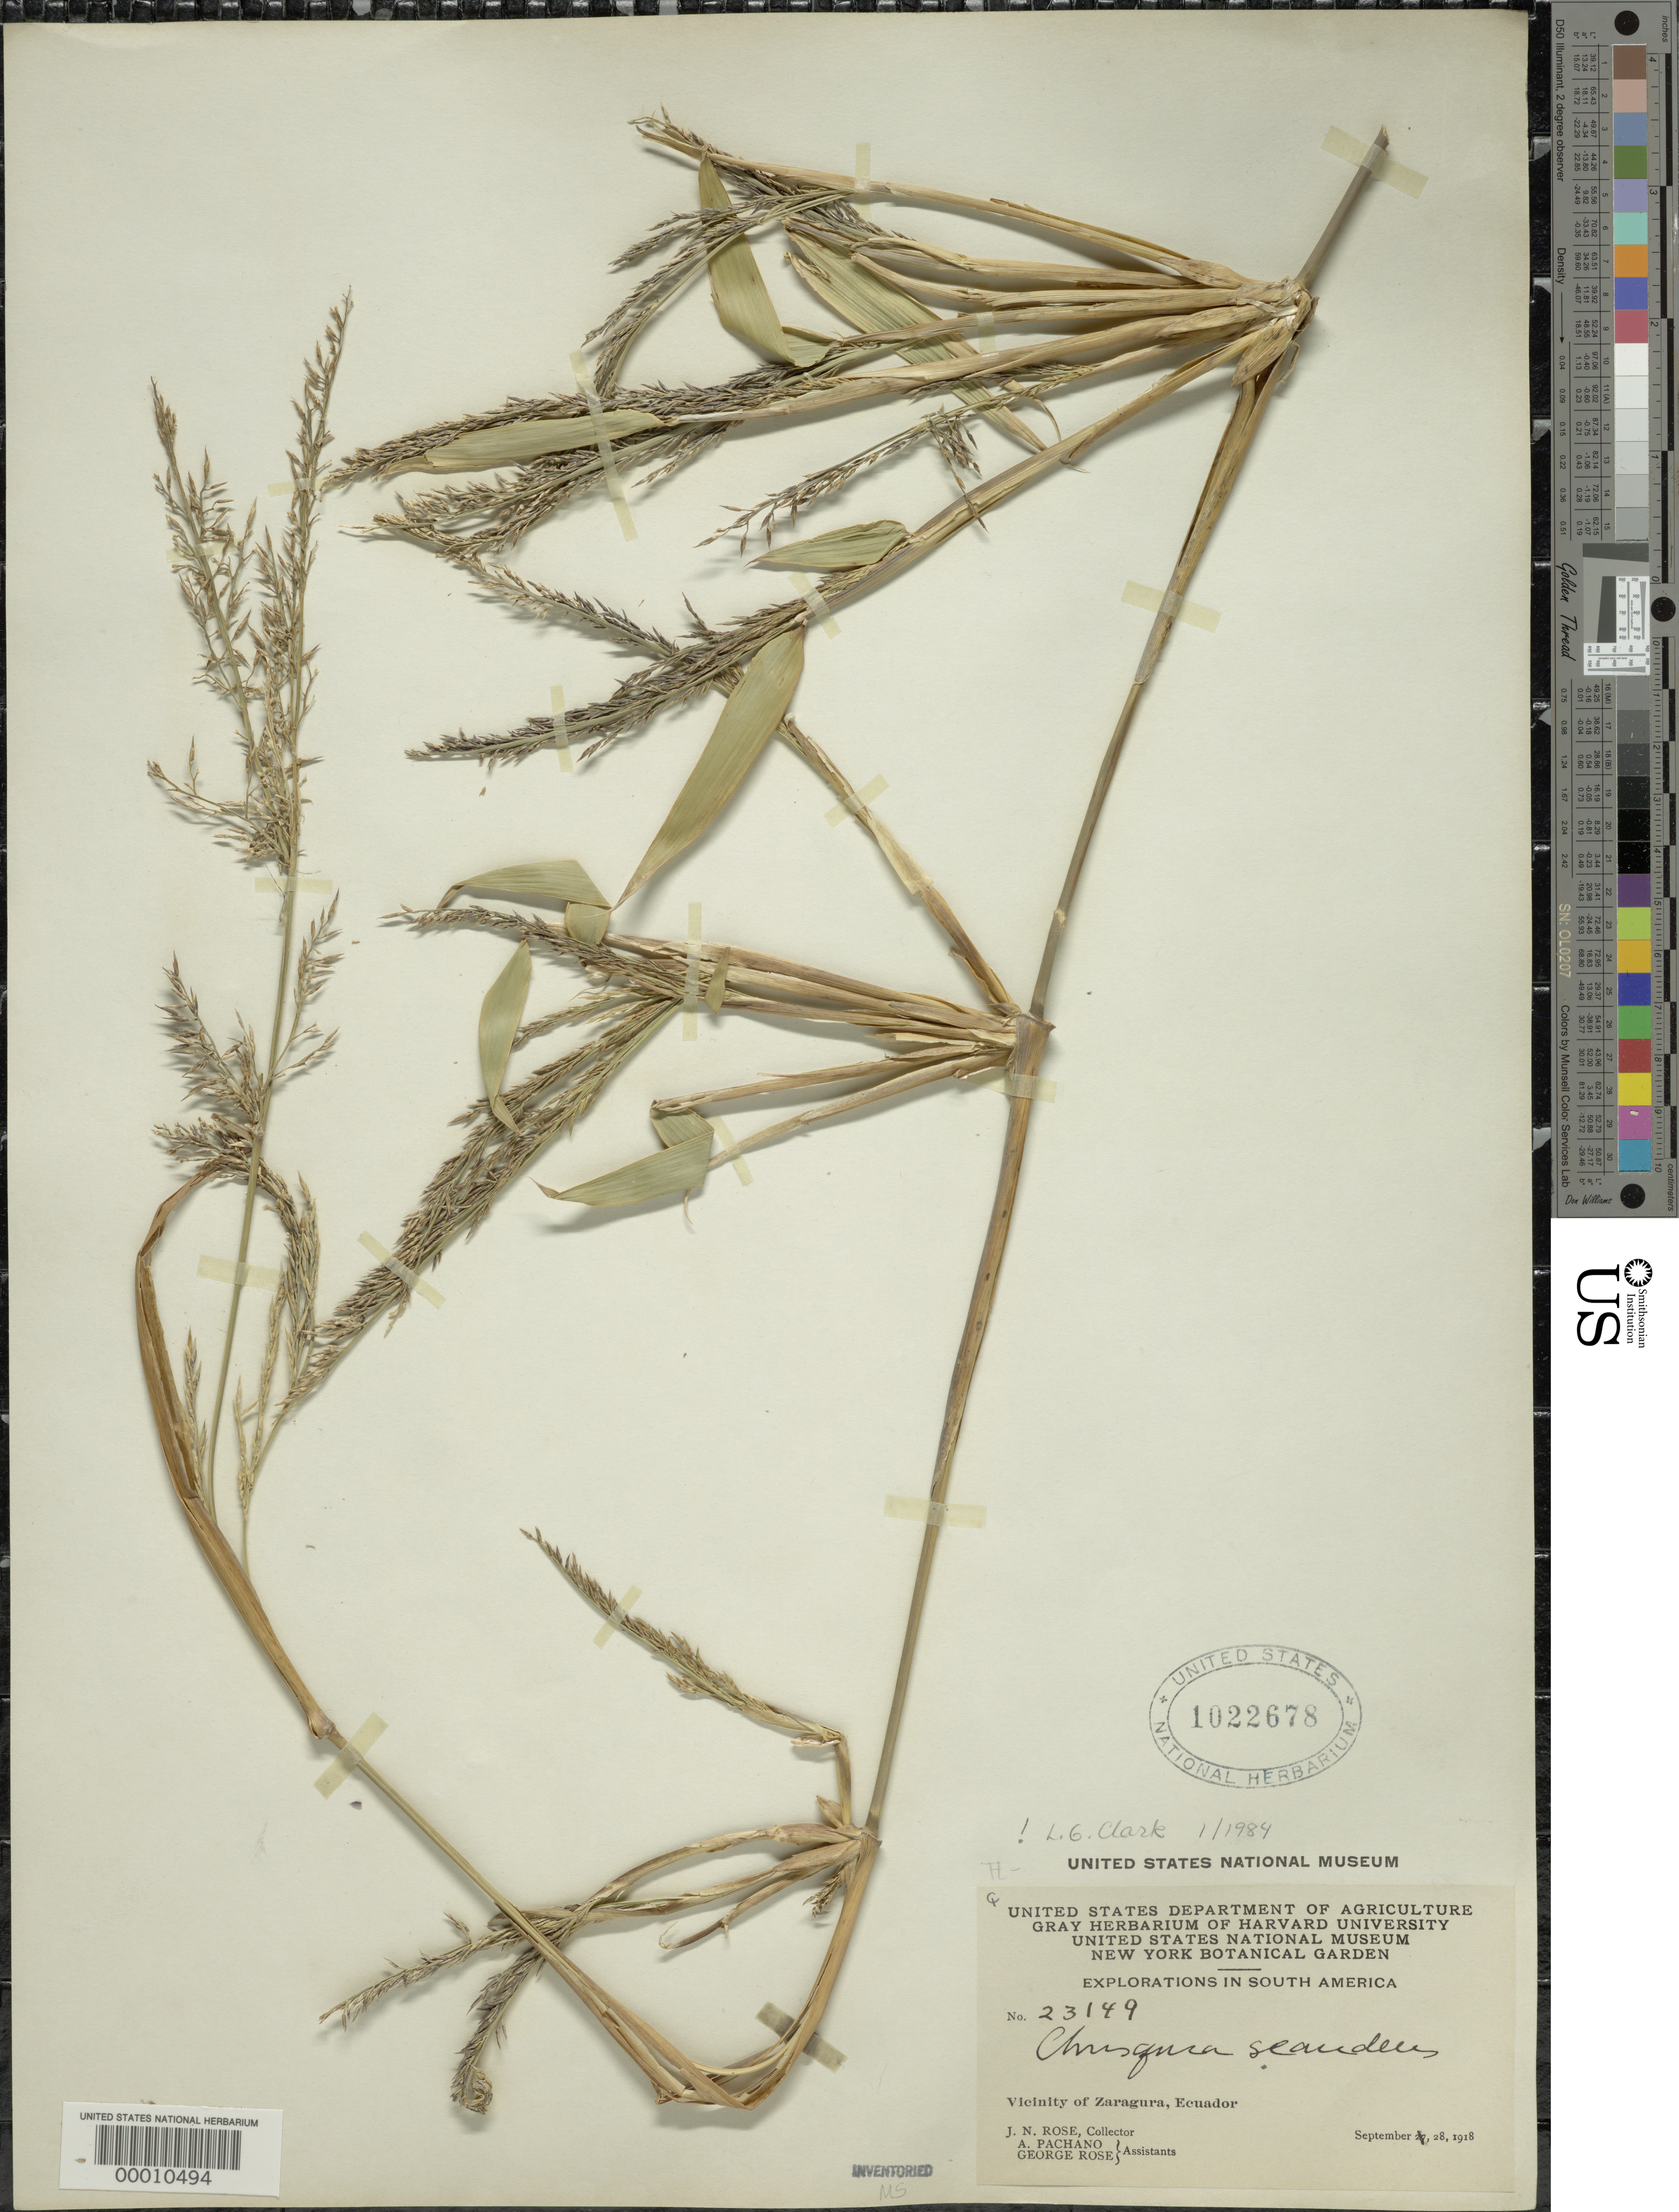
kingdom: Plantae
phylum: Tracheophyta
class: Liliopsida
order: Poales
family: Poaceae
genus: Chusquea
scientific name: Chusquea scandens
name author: Kunth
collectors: J. N. Rose, A. Pachano & G. Rose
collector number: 23149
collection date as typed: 28 Sep 1918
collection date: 1918-09-28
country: Ecuador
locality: Zaragura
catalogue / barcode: US 1022678